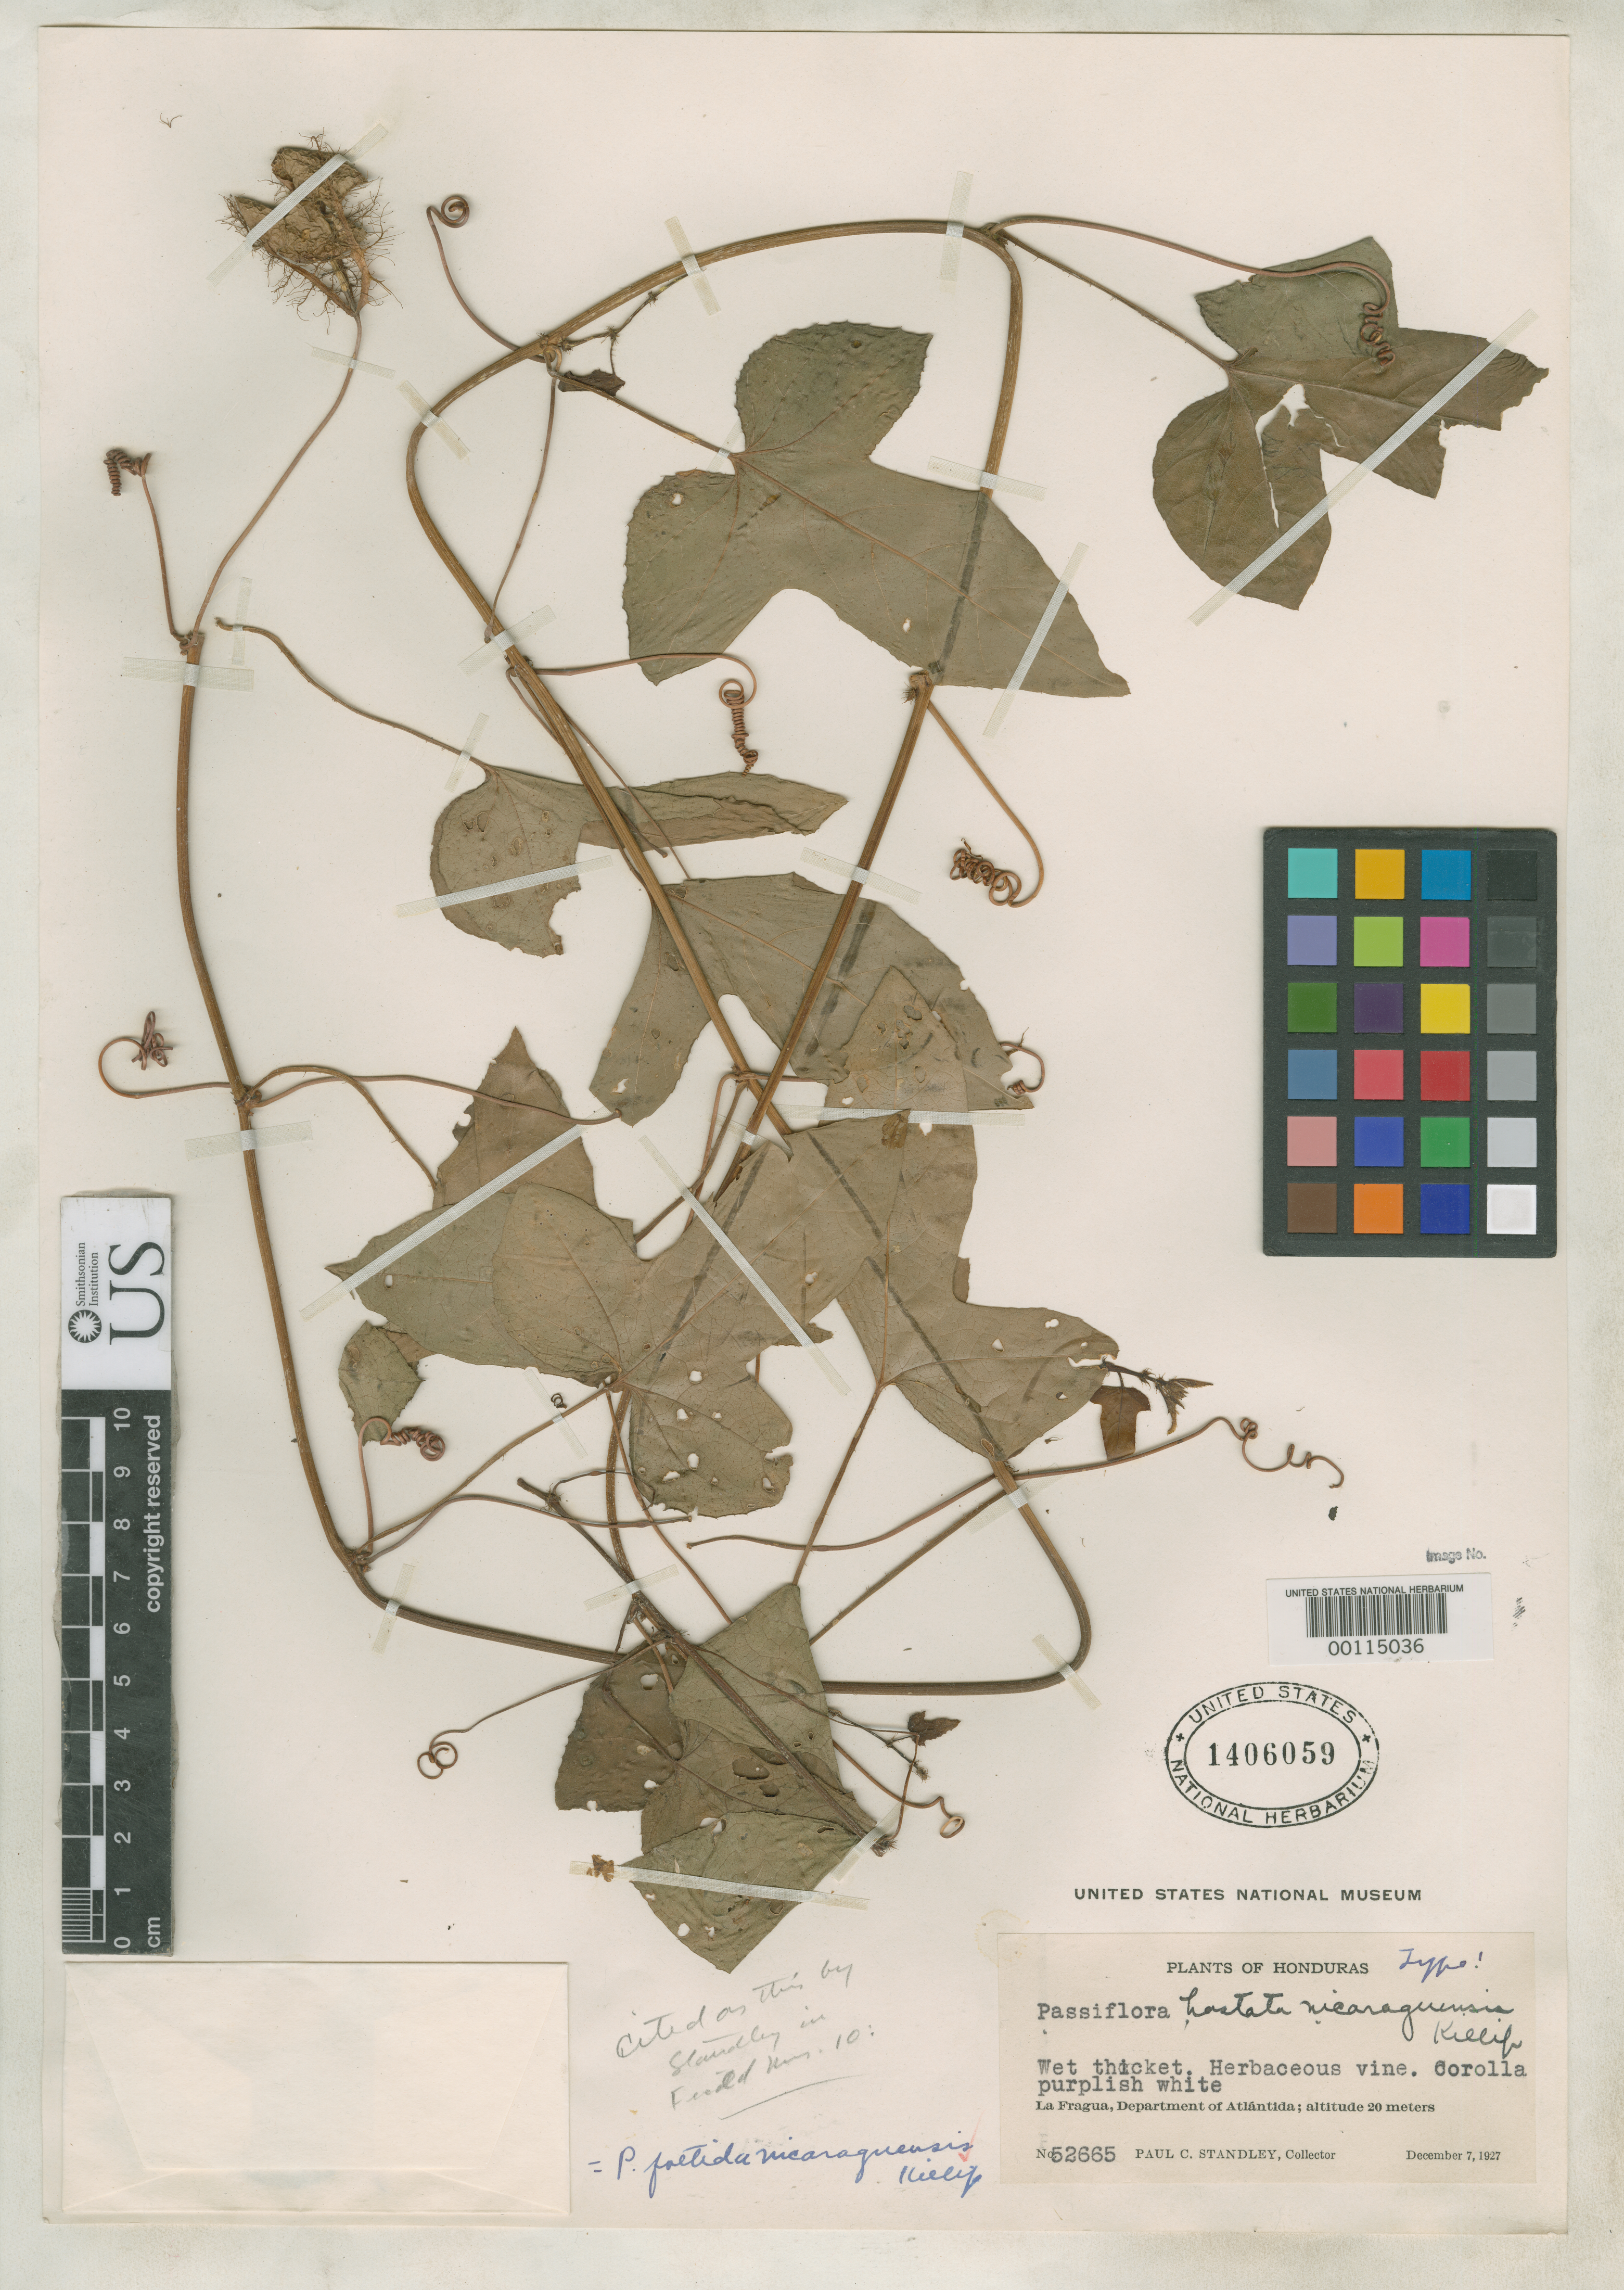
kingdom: Plantae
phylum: Tracheophyta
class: Magnoliopsida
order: Malpighiales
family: Passifloraceae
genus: Passiflora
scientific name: Passiflora hastata var. nicaraguensis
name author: Killip ex Standl.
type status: Type Collection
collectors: P. C. Standley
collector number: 52665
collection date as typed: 07 Dec 1927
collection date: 1927-12-07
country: Honduras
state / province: Atlántida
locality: La Fragua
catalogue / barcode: US 1406059